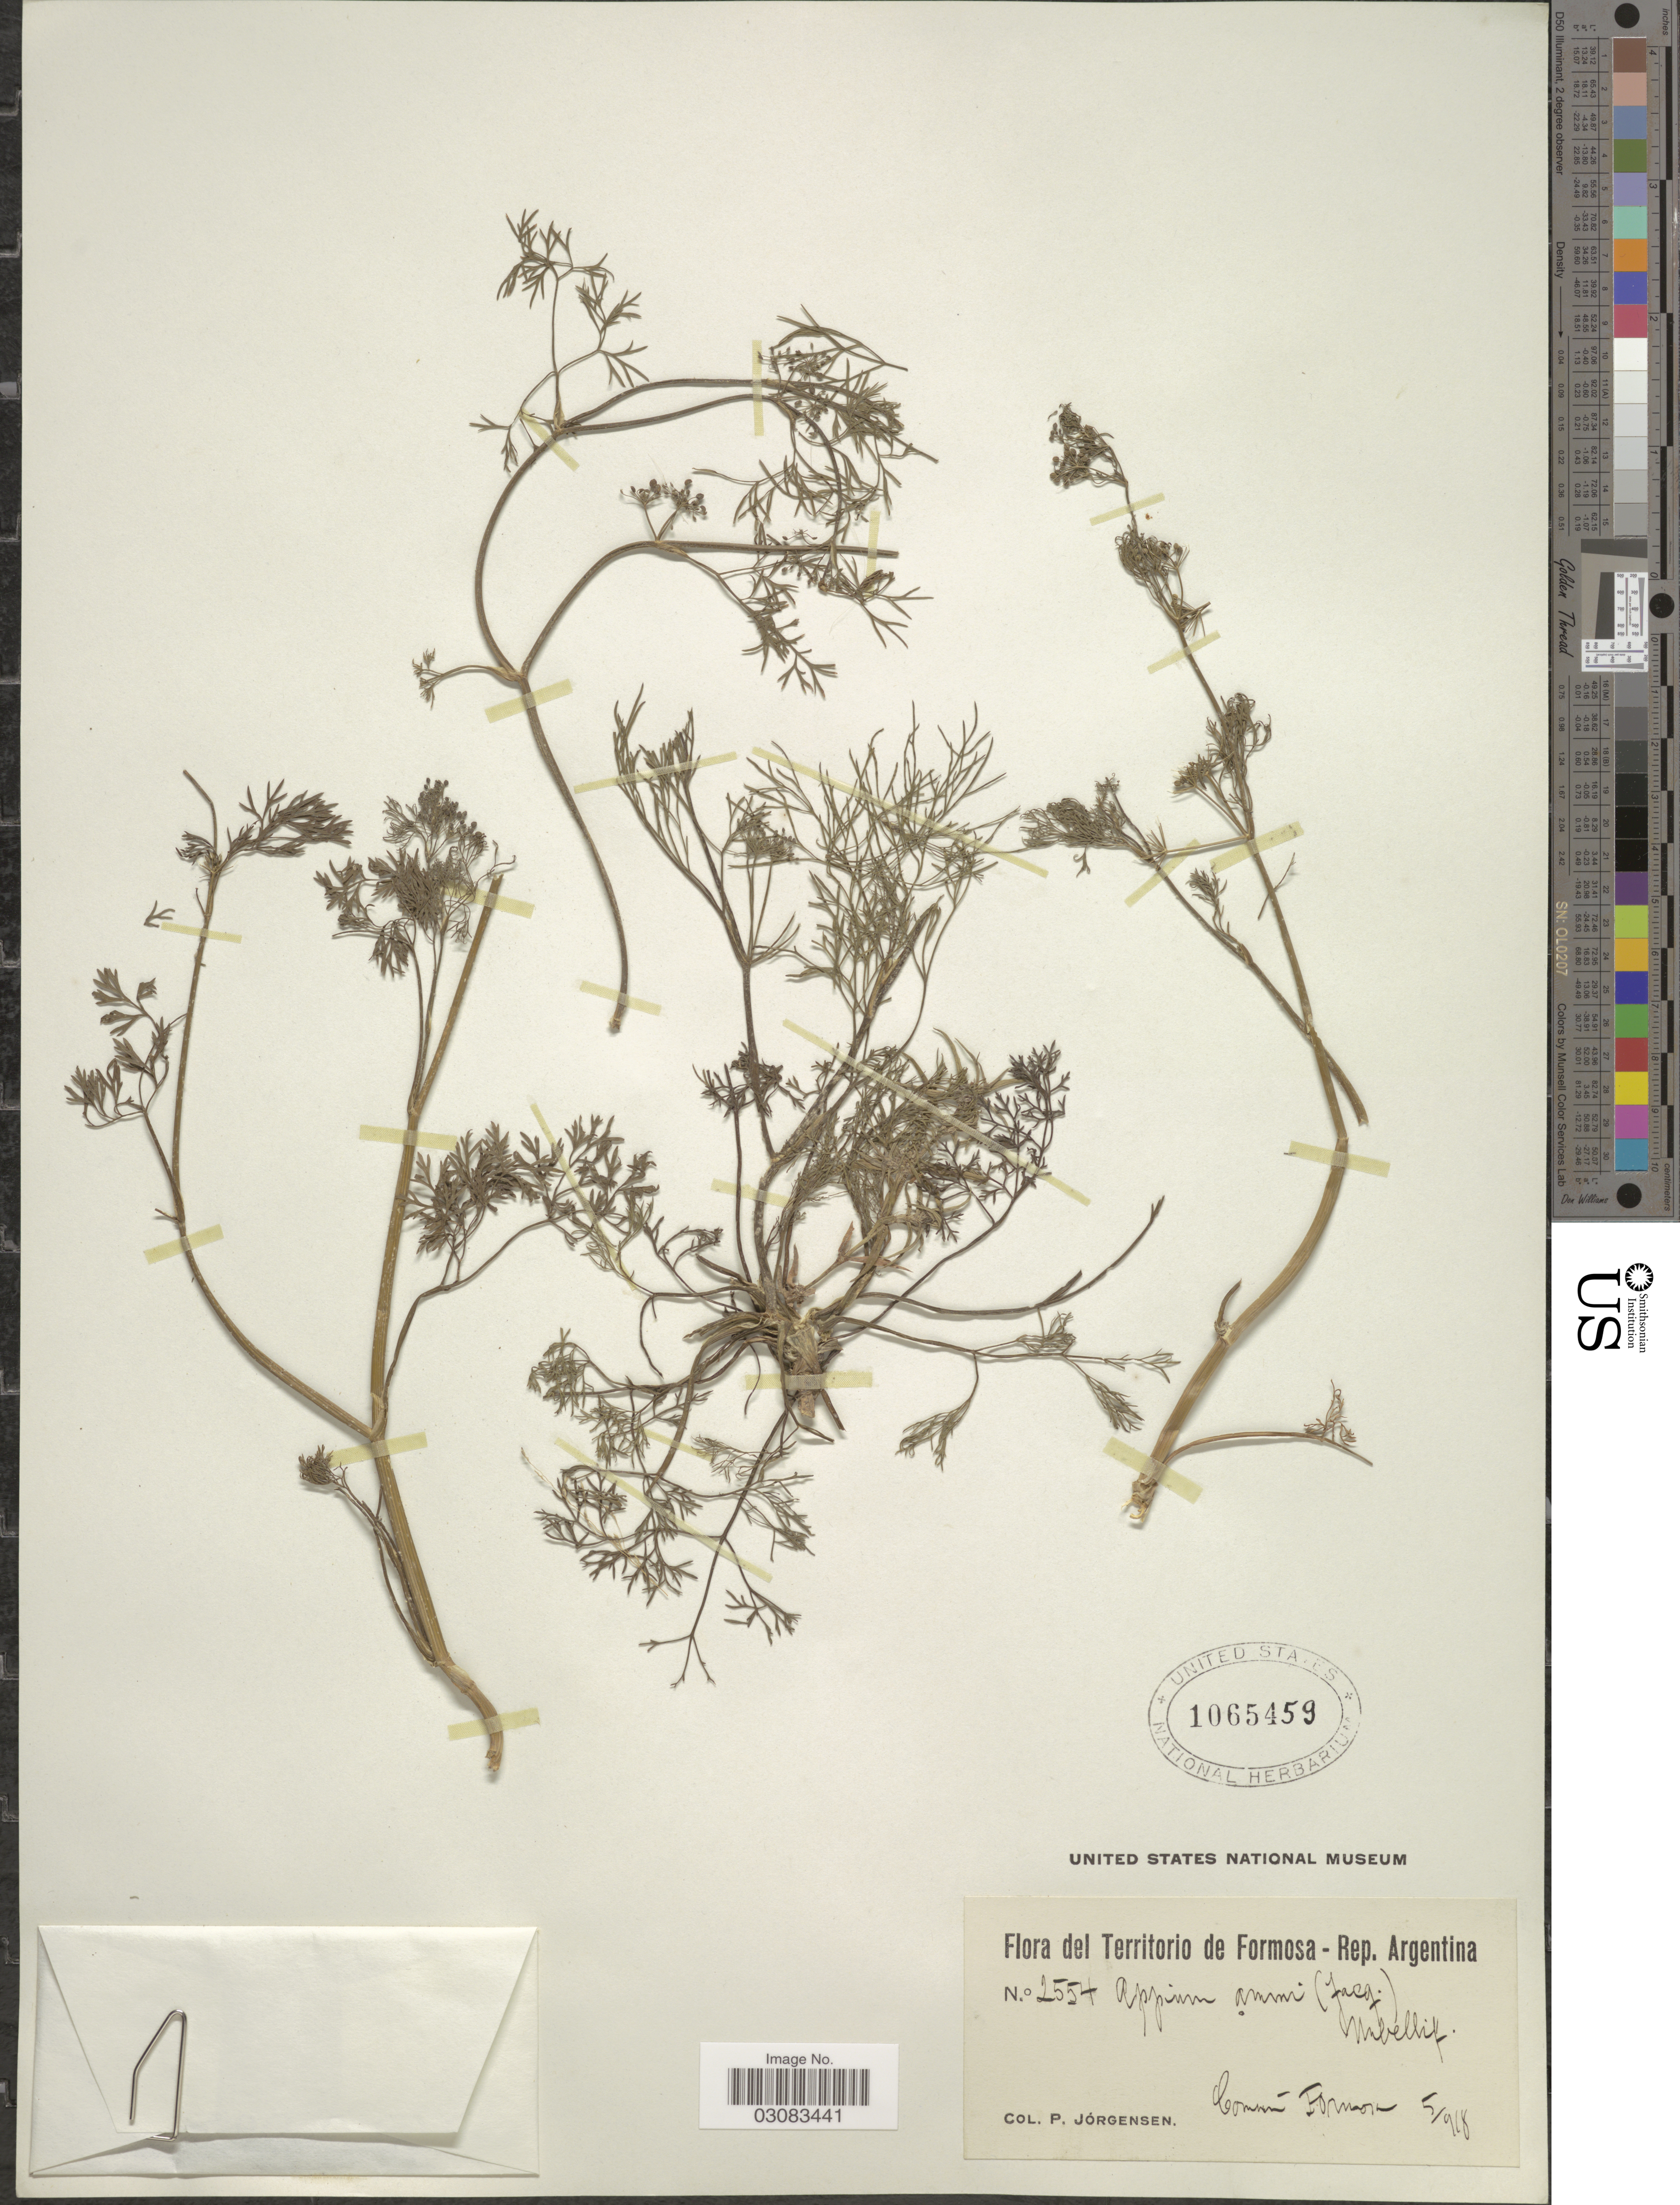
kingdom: Plantae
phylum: Tracheophyta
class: Magnoliopsida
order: Apiales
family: Apiaceae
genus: Cyclospermum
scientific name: Cyclospermum leptophyllum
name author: (Pers.) Sprague ex Britton & P. Wilson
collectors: P. Jörgensen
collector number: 2554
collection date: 1918-05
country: Argentina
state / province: Formosa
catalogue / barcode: US 1065459